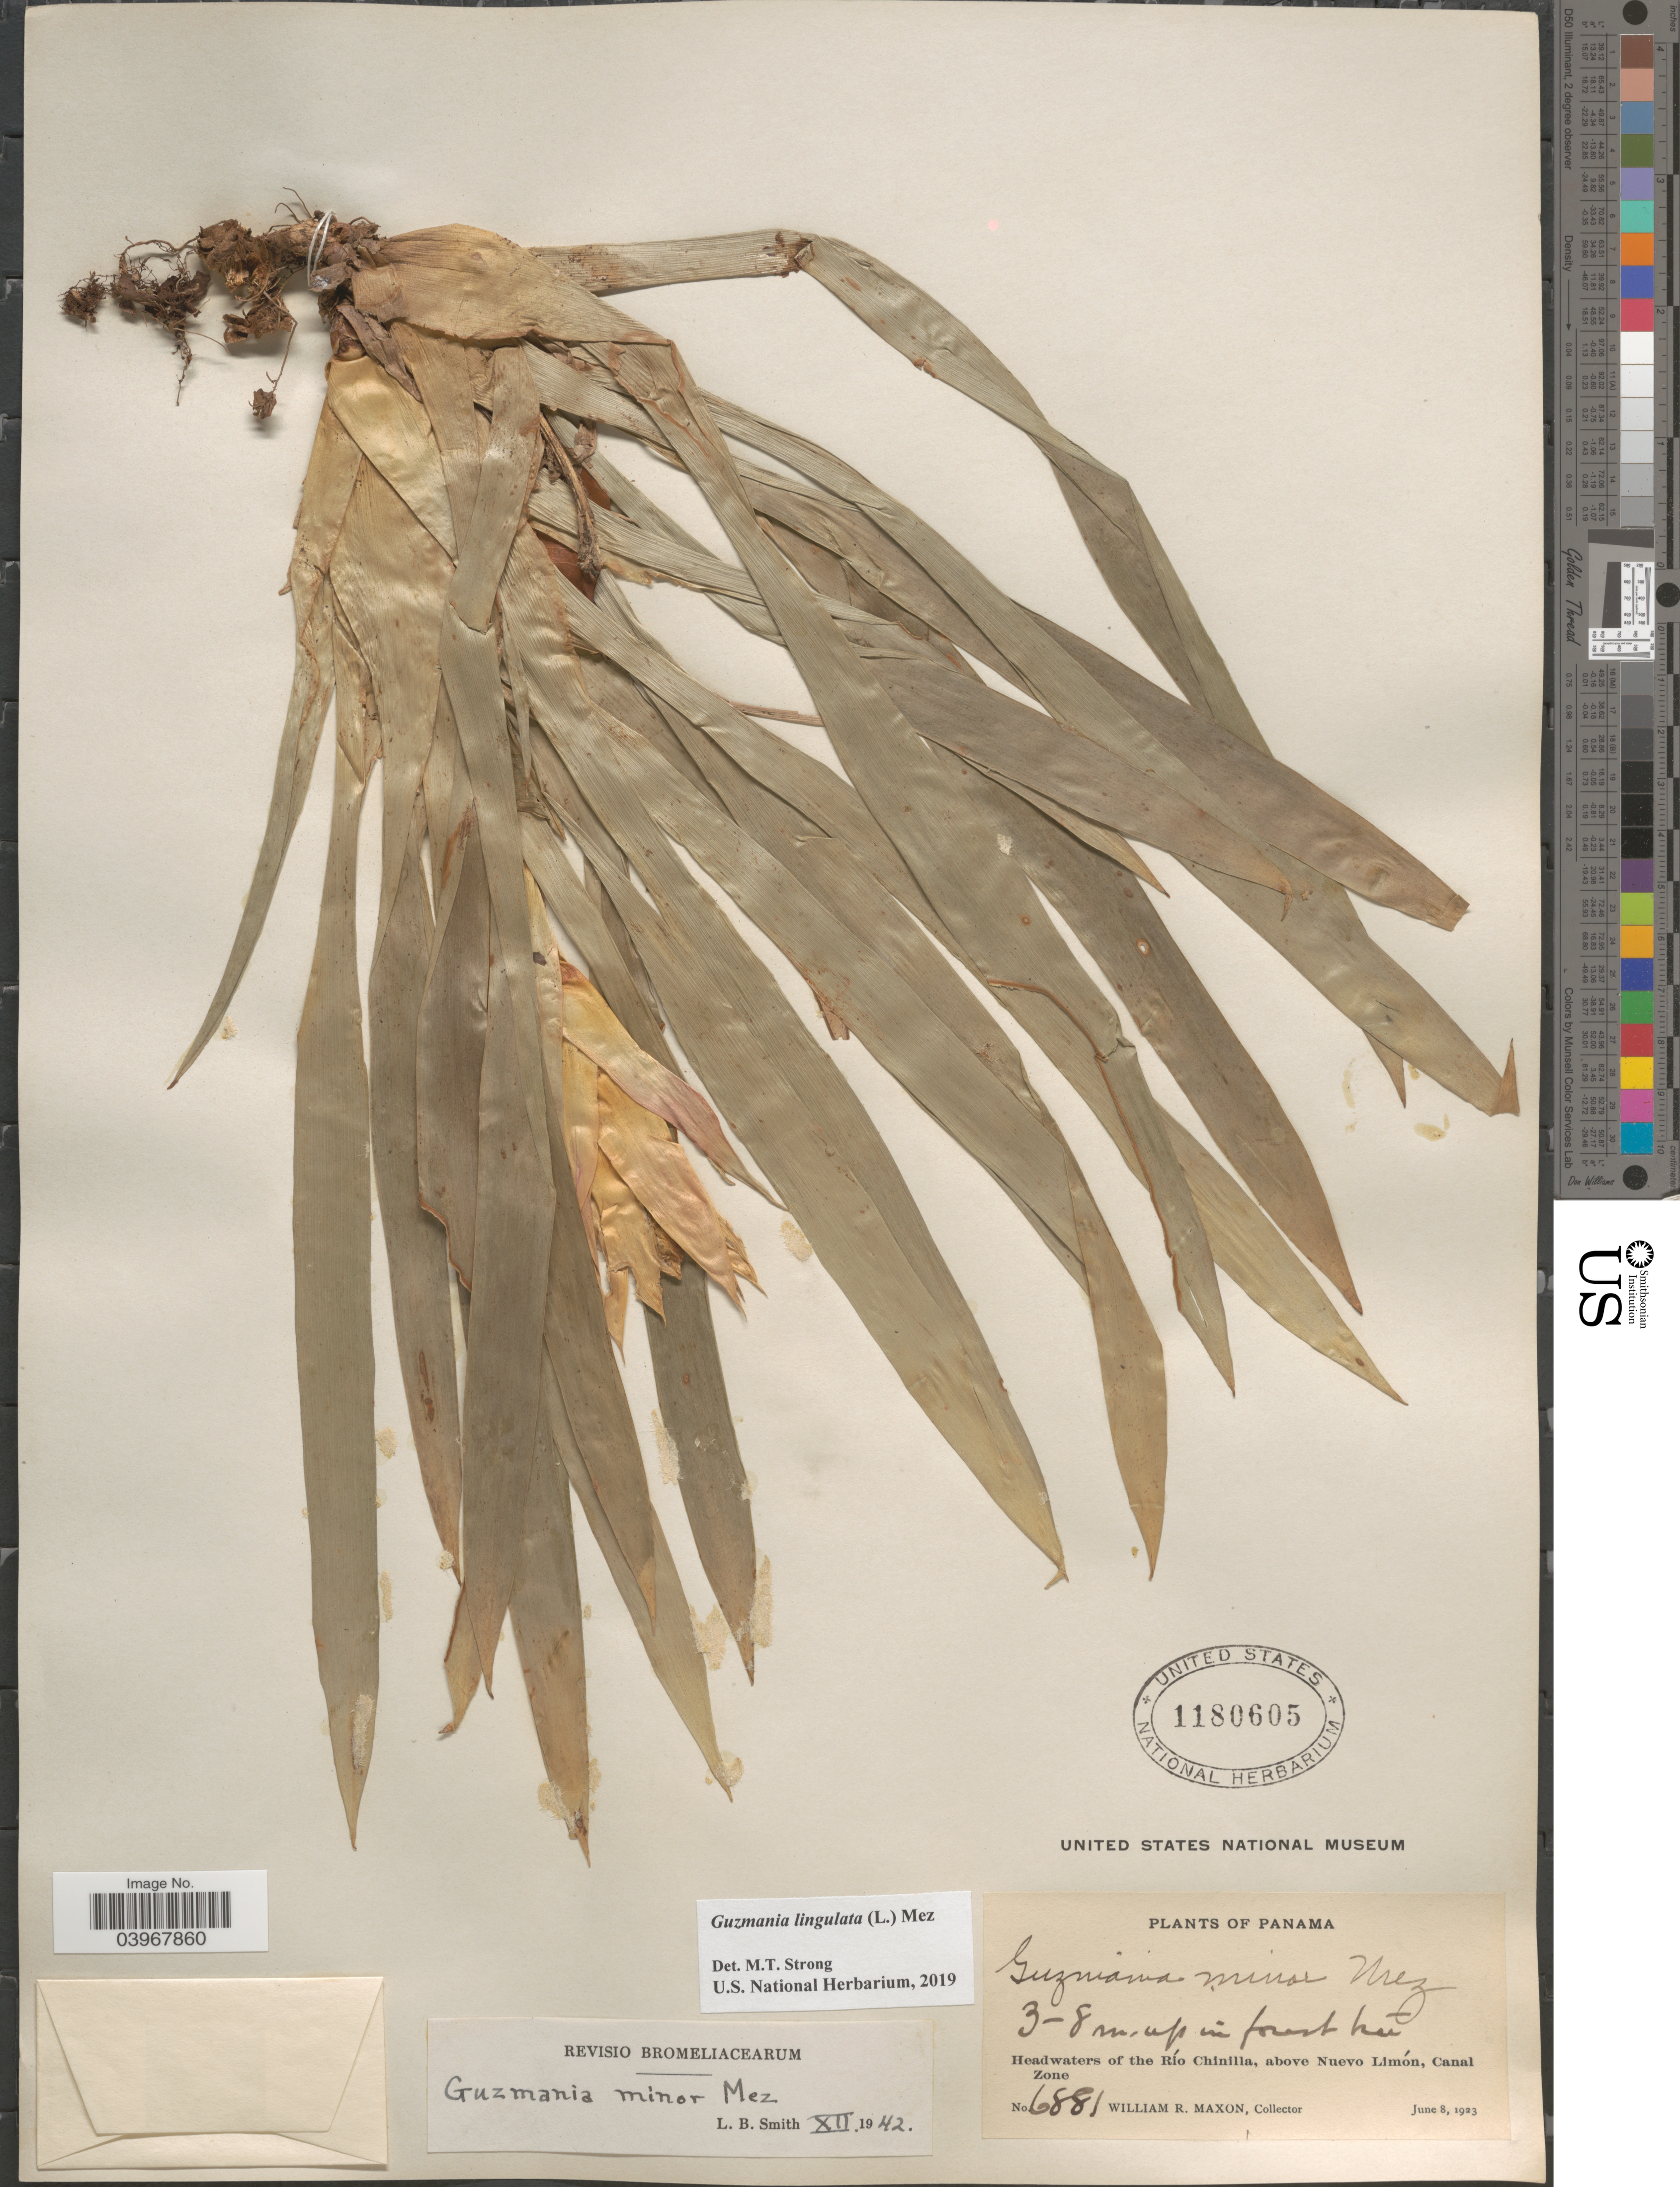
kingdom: Plantae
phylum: Tracheophyta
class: Liliopsida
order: Poales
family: Bromeliaceae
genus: Guzmania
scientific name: Guzmania lingulata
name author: (L.) Mez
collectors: W. R. Maxon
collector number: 6881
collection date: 1923-06-08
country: Panama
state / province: Colón / Panamá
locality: Headwaters of the Río Chinilla, above Nuevo Limón, Canal Zone.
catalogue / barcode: US 1180605